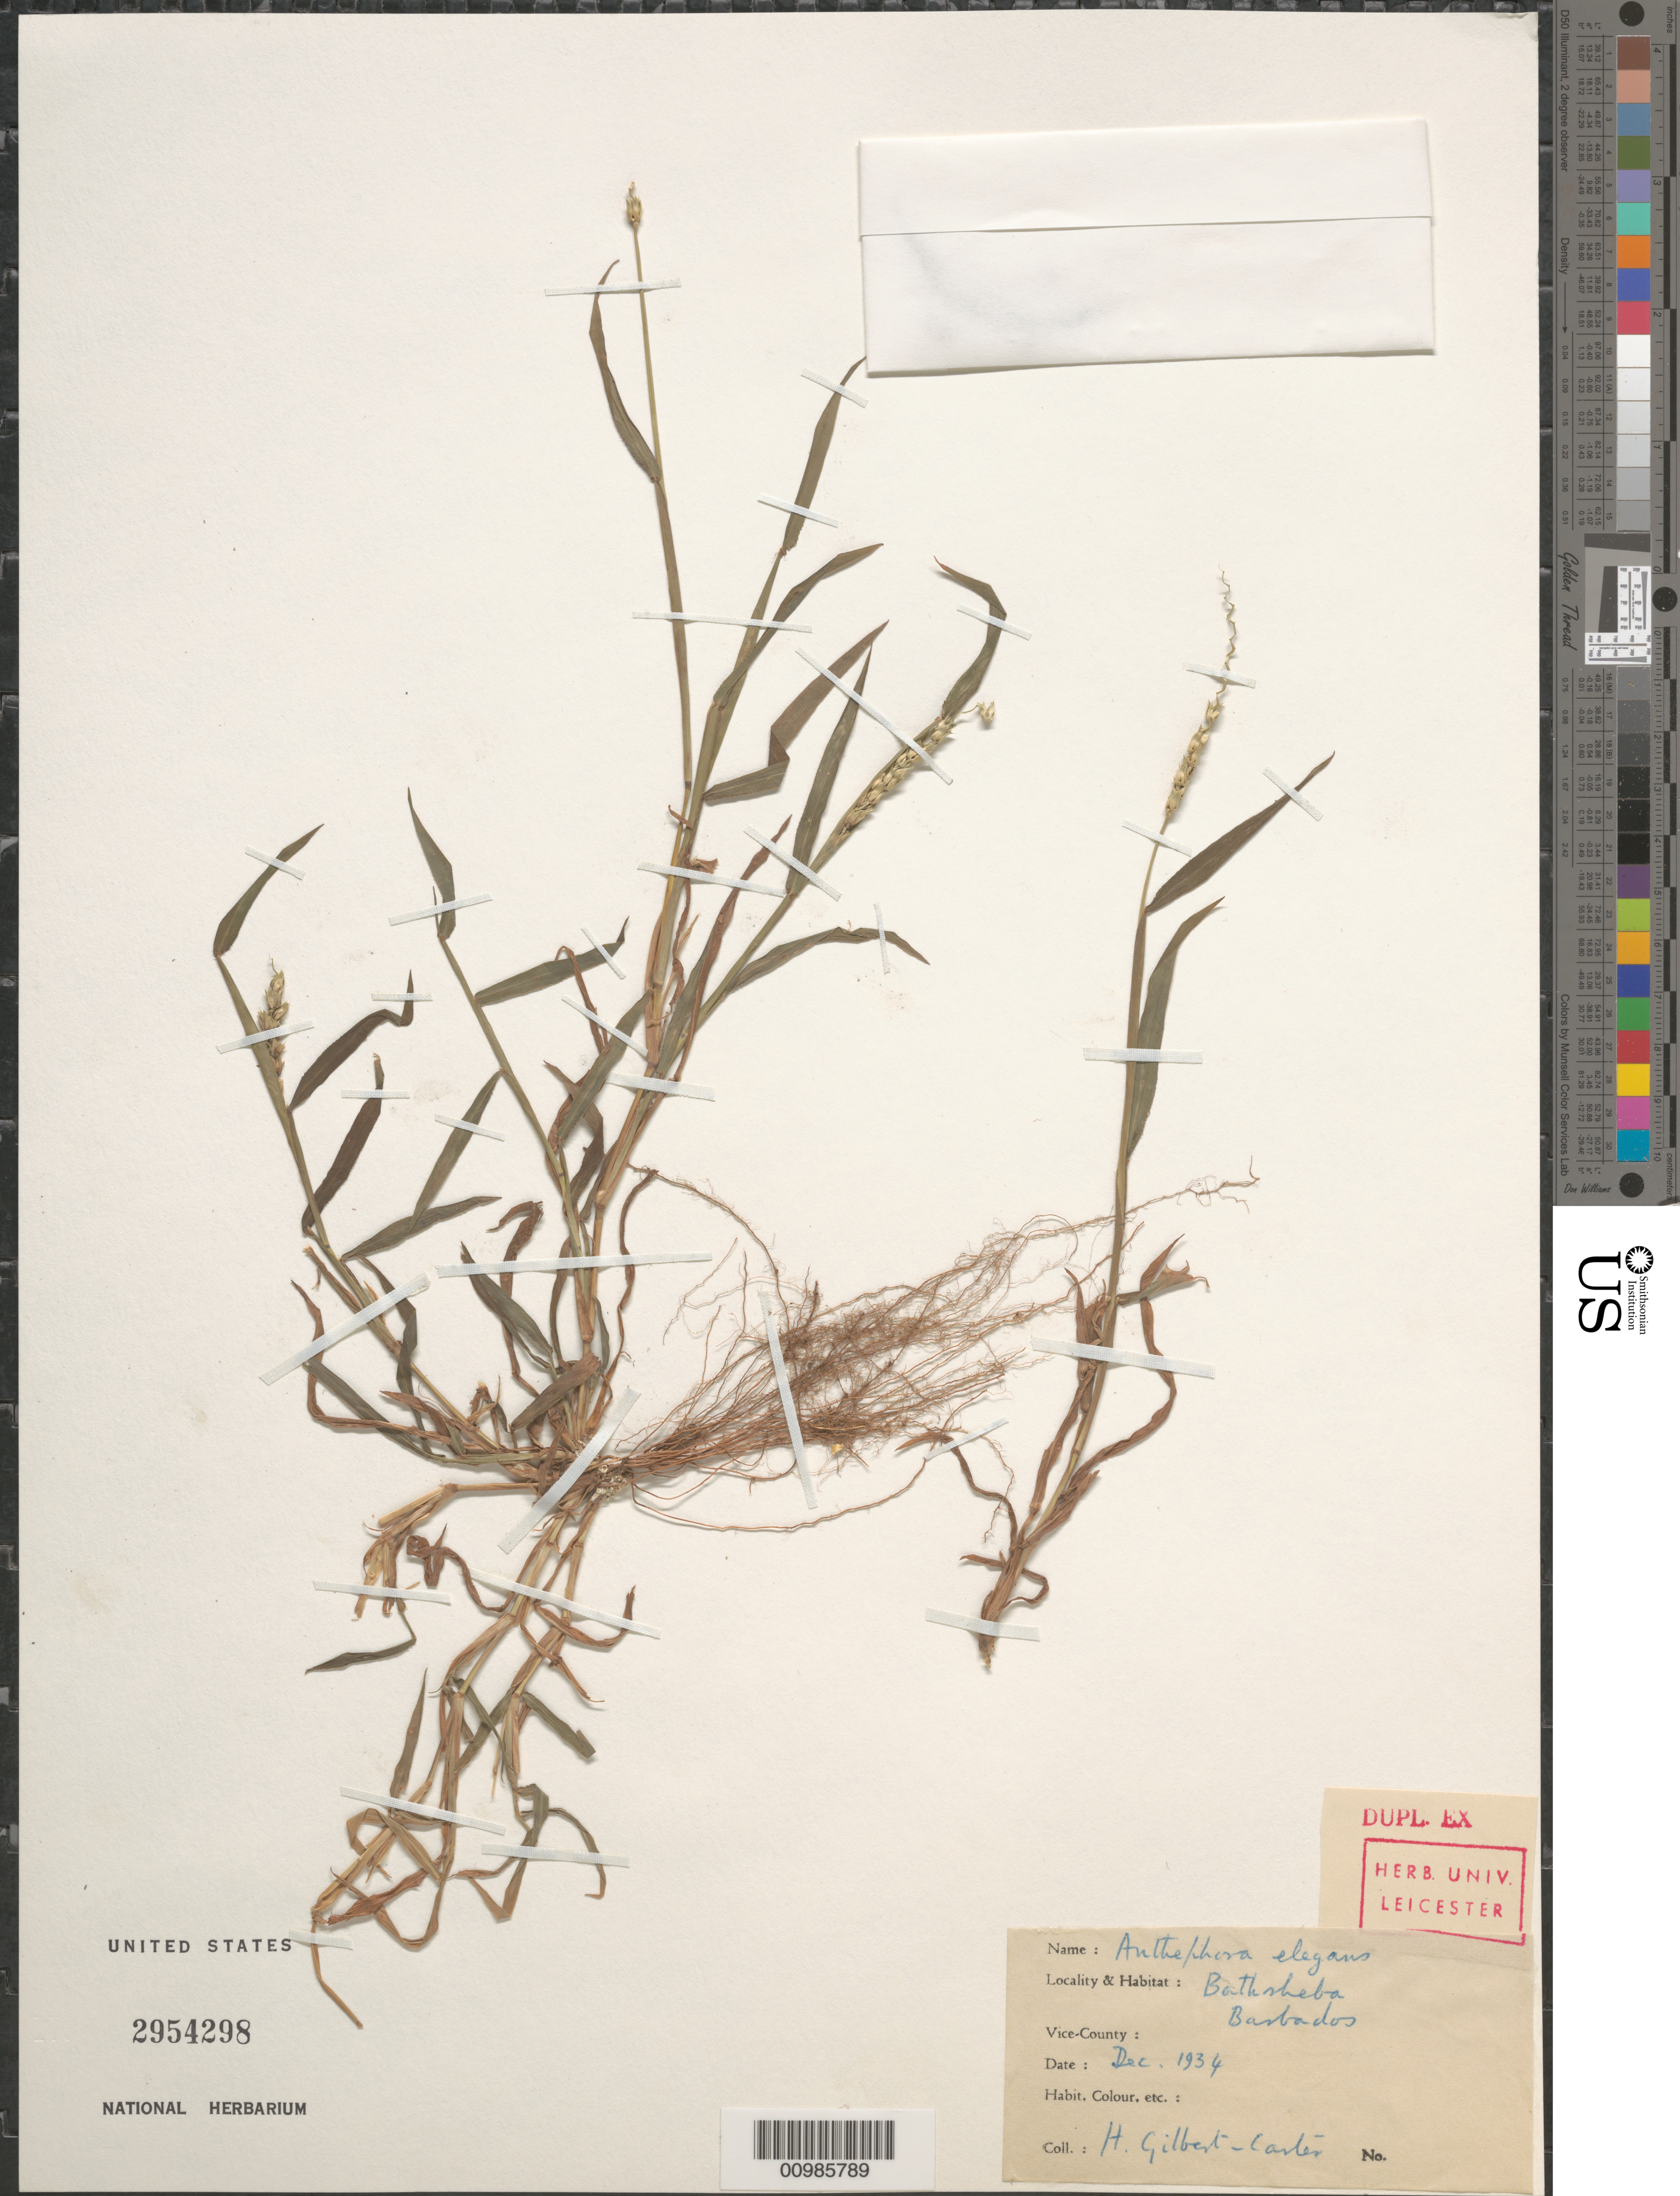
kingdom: Plantae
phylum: Tracheophyta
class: Liliopsida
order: Poales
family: Poaceae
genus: Anthephora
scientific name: Anthephora hermaphrodita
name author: (L.) Kuntze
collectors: H. Gilbert-Carter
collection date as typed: Dec 1934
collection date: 1934-12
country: Barbados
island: Barbados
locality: Bathsheba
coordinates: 0 N, 0 E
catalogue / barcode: US 2954298